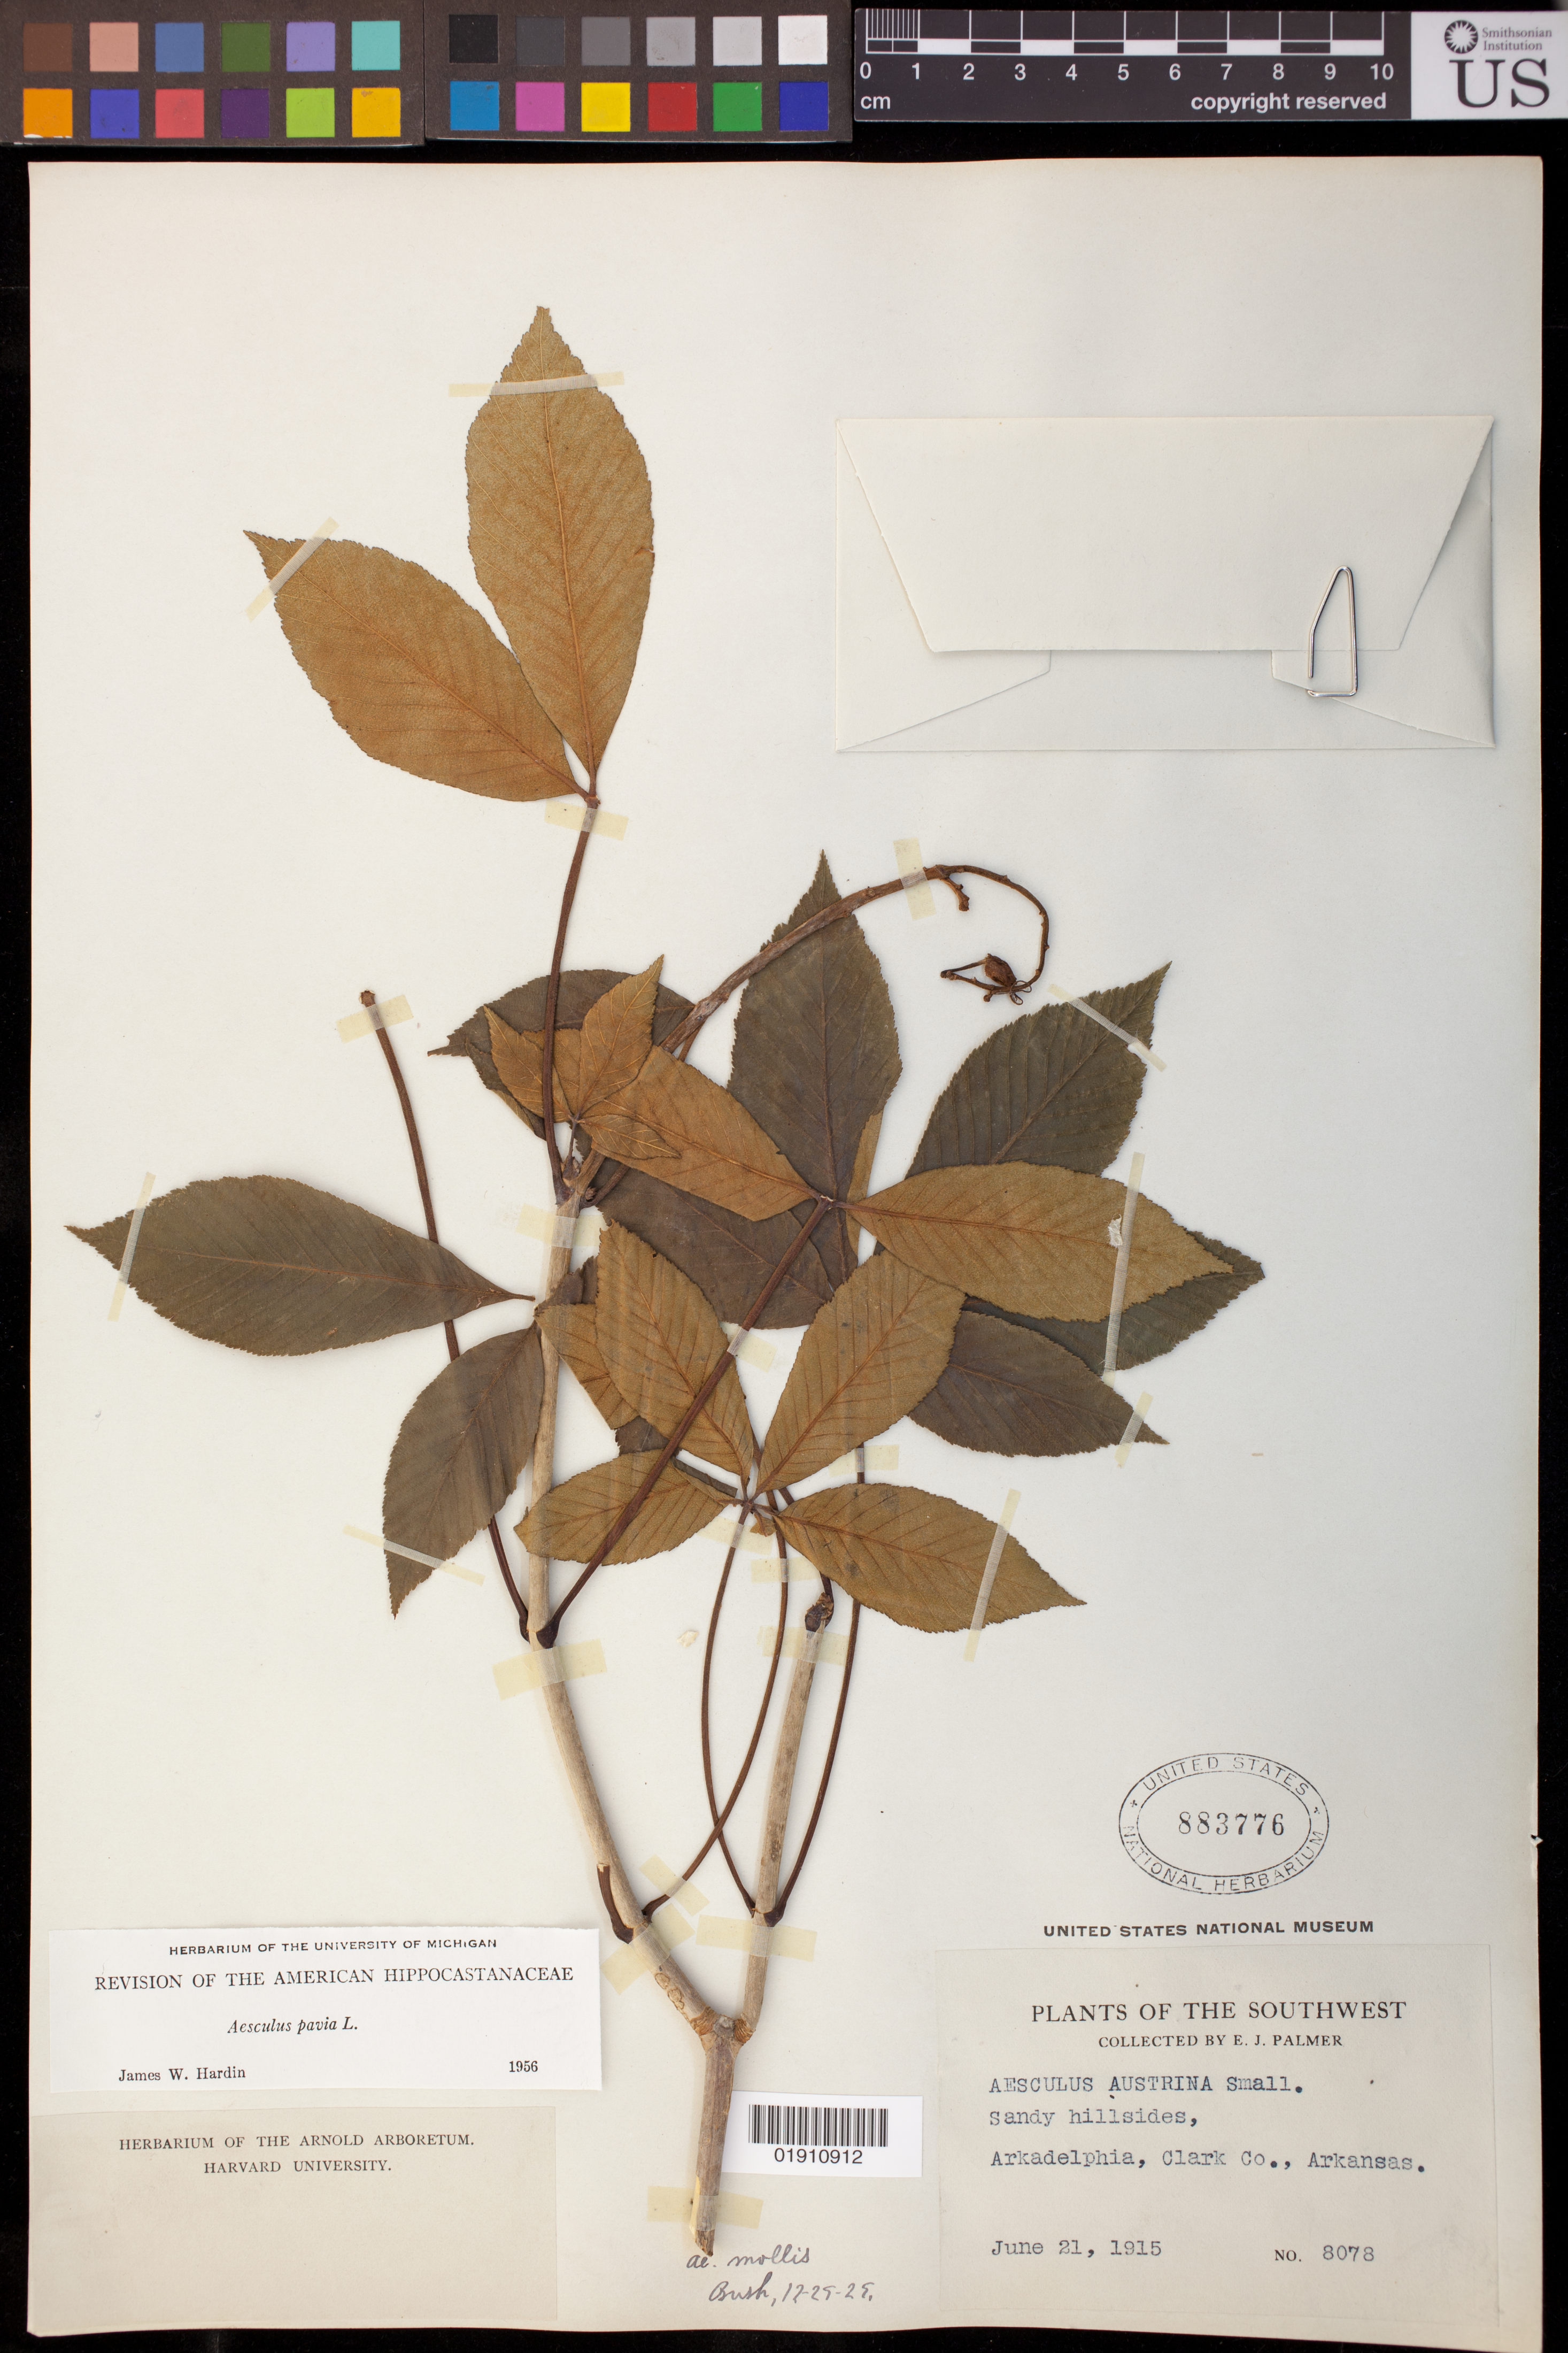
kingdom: Plantae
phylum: Tracheophyta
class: Magnoliopsida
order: Sapindales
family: Sapindaceae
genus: Aesculus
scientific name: Aesculus pavia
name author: L.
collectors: E. J. Palmer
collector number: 8078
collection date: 1915-06-21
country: United States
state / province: Arkansas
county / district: Clark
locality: Arkadelphia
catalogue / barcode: US 883776